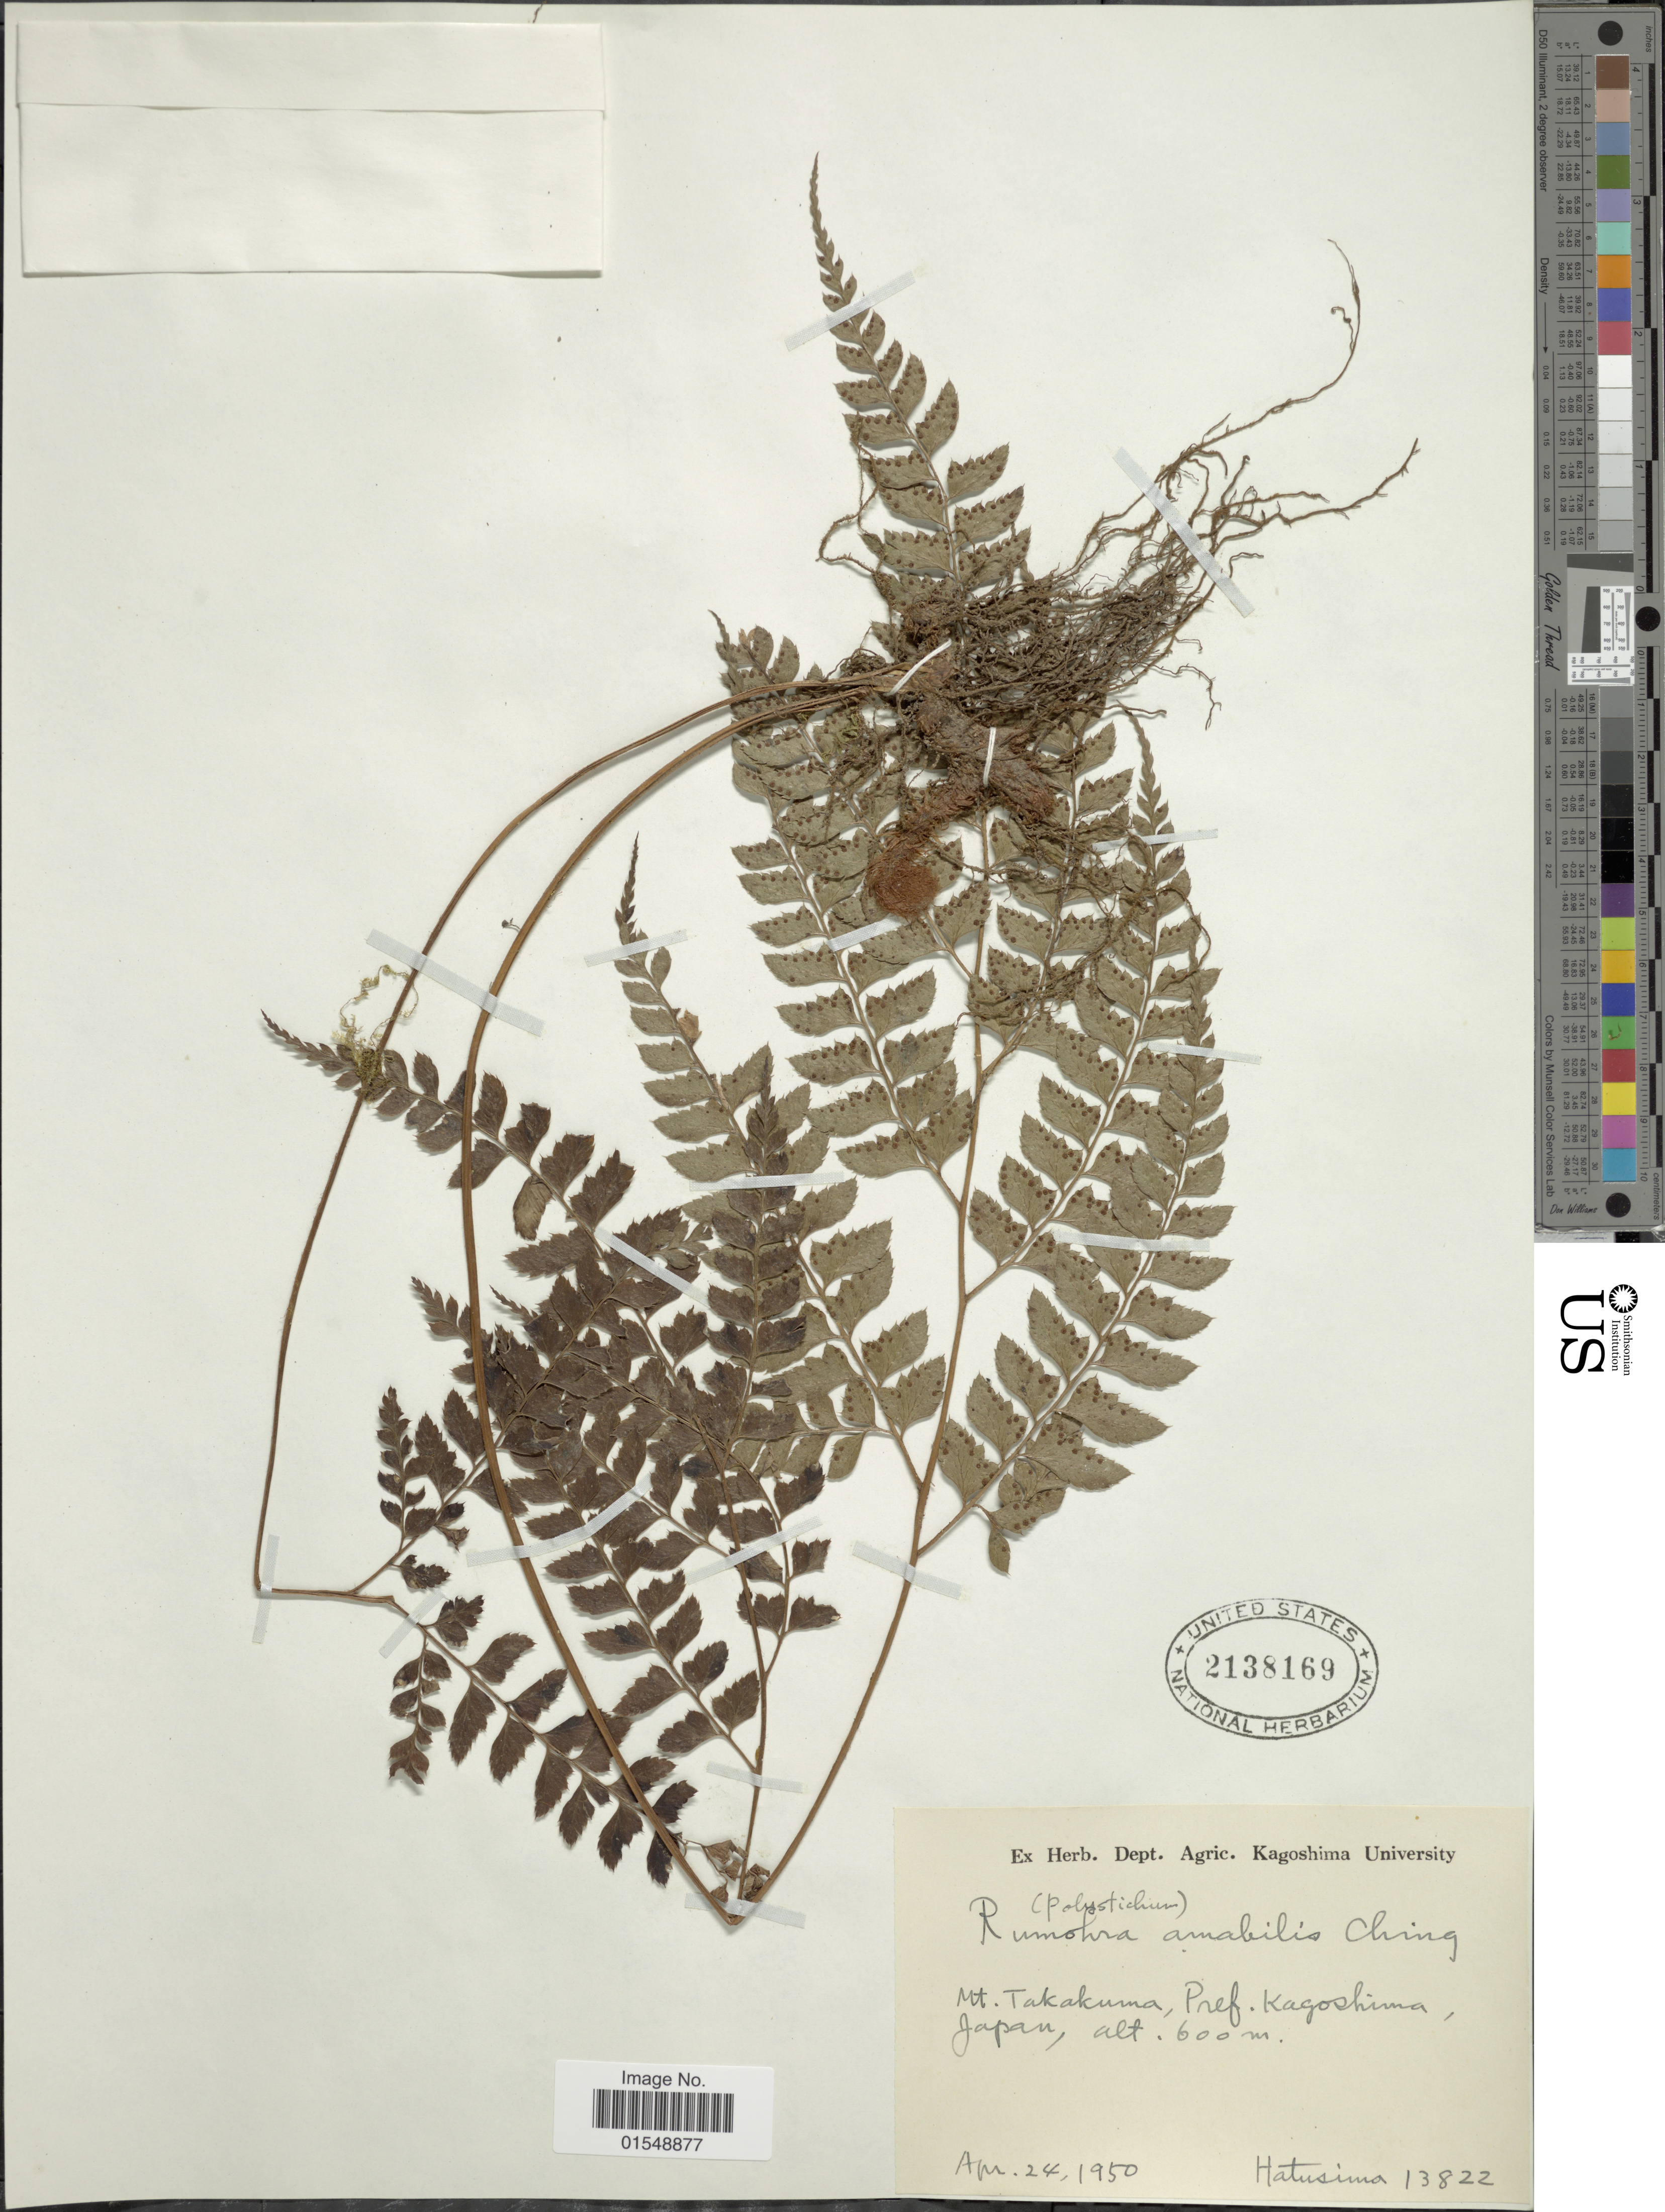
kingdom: Plantae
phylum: Tracheophyta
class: Polypodiopsida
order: Polypodiales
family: Dryopteridaceae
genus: Arachniodes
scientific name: Arachniodes amabilis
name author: (Blume) Tindale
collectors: -. Hatusima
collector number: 13822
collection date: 1950-04-24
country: Japan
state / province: Kagosima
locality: Mt. Takakuma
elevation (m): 600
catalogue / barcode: US 2138169